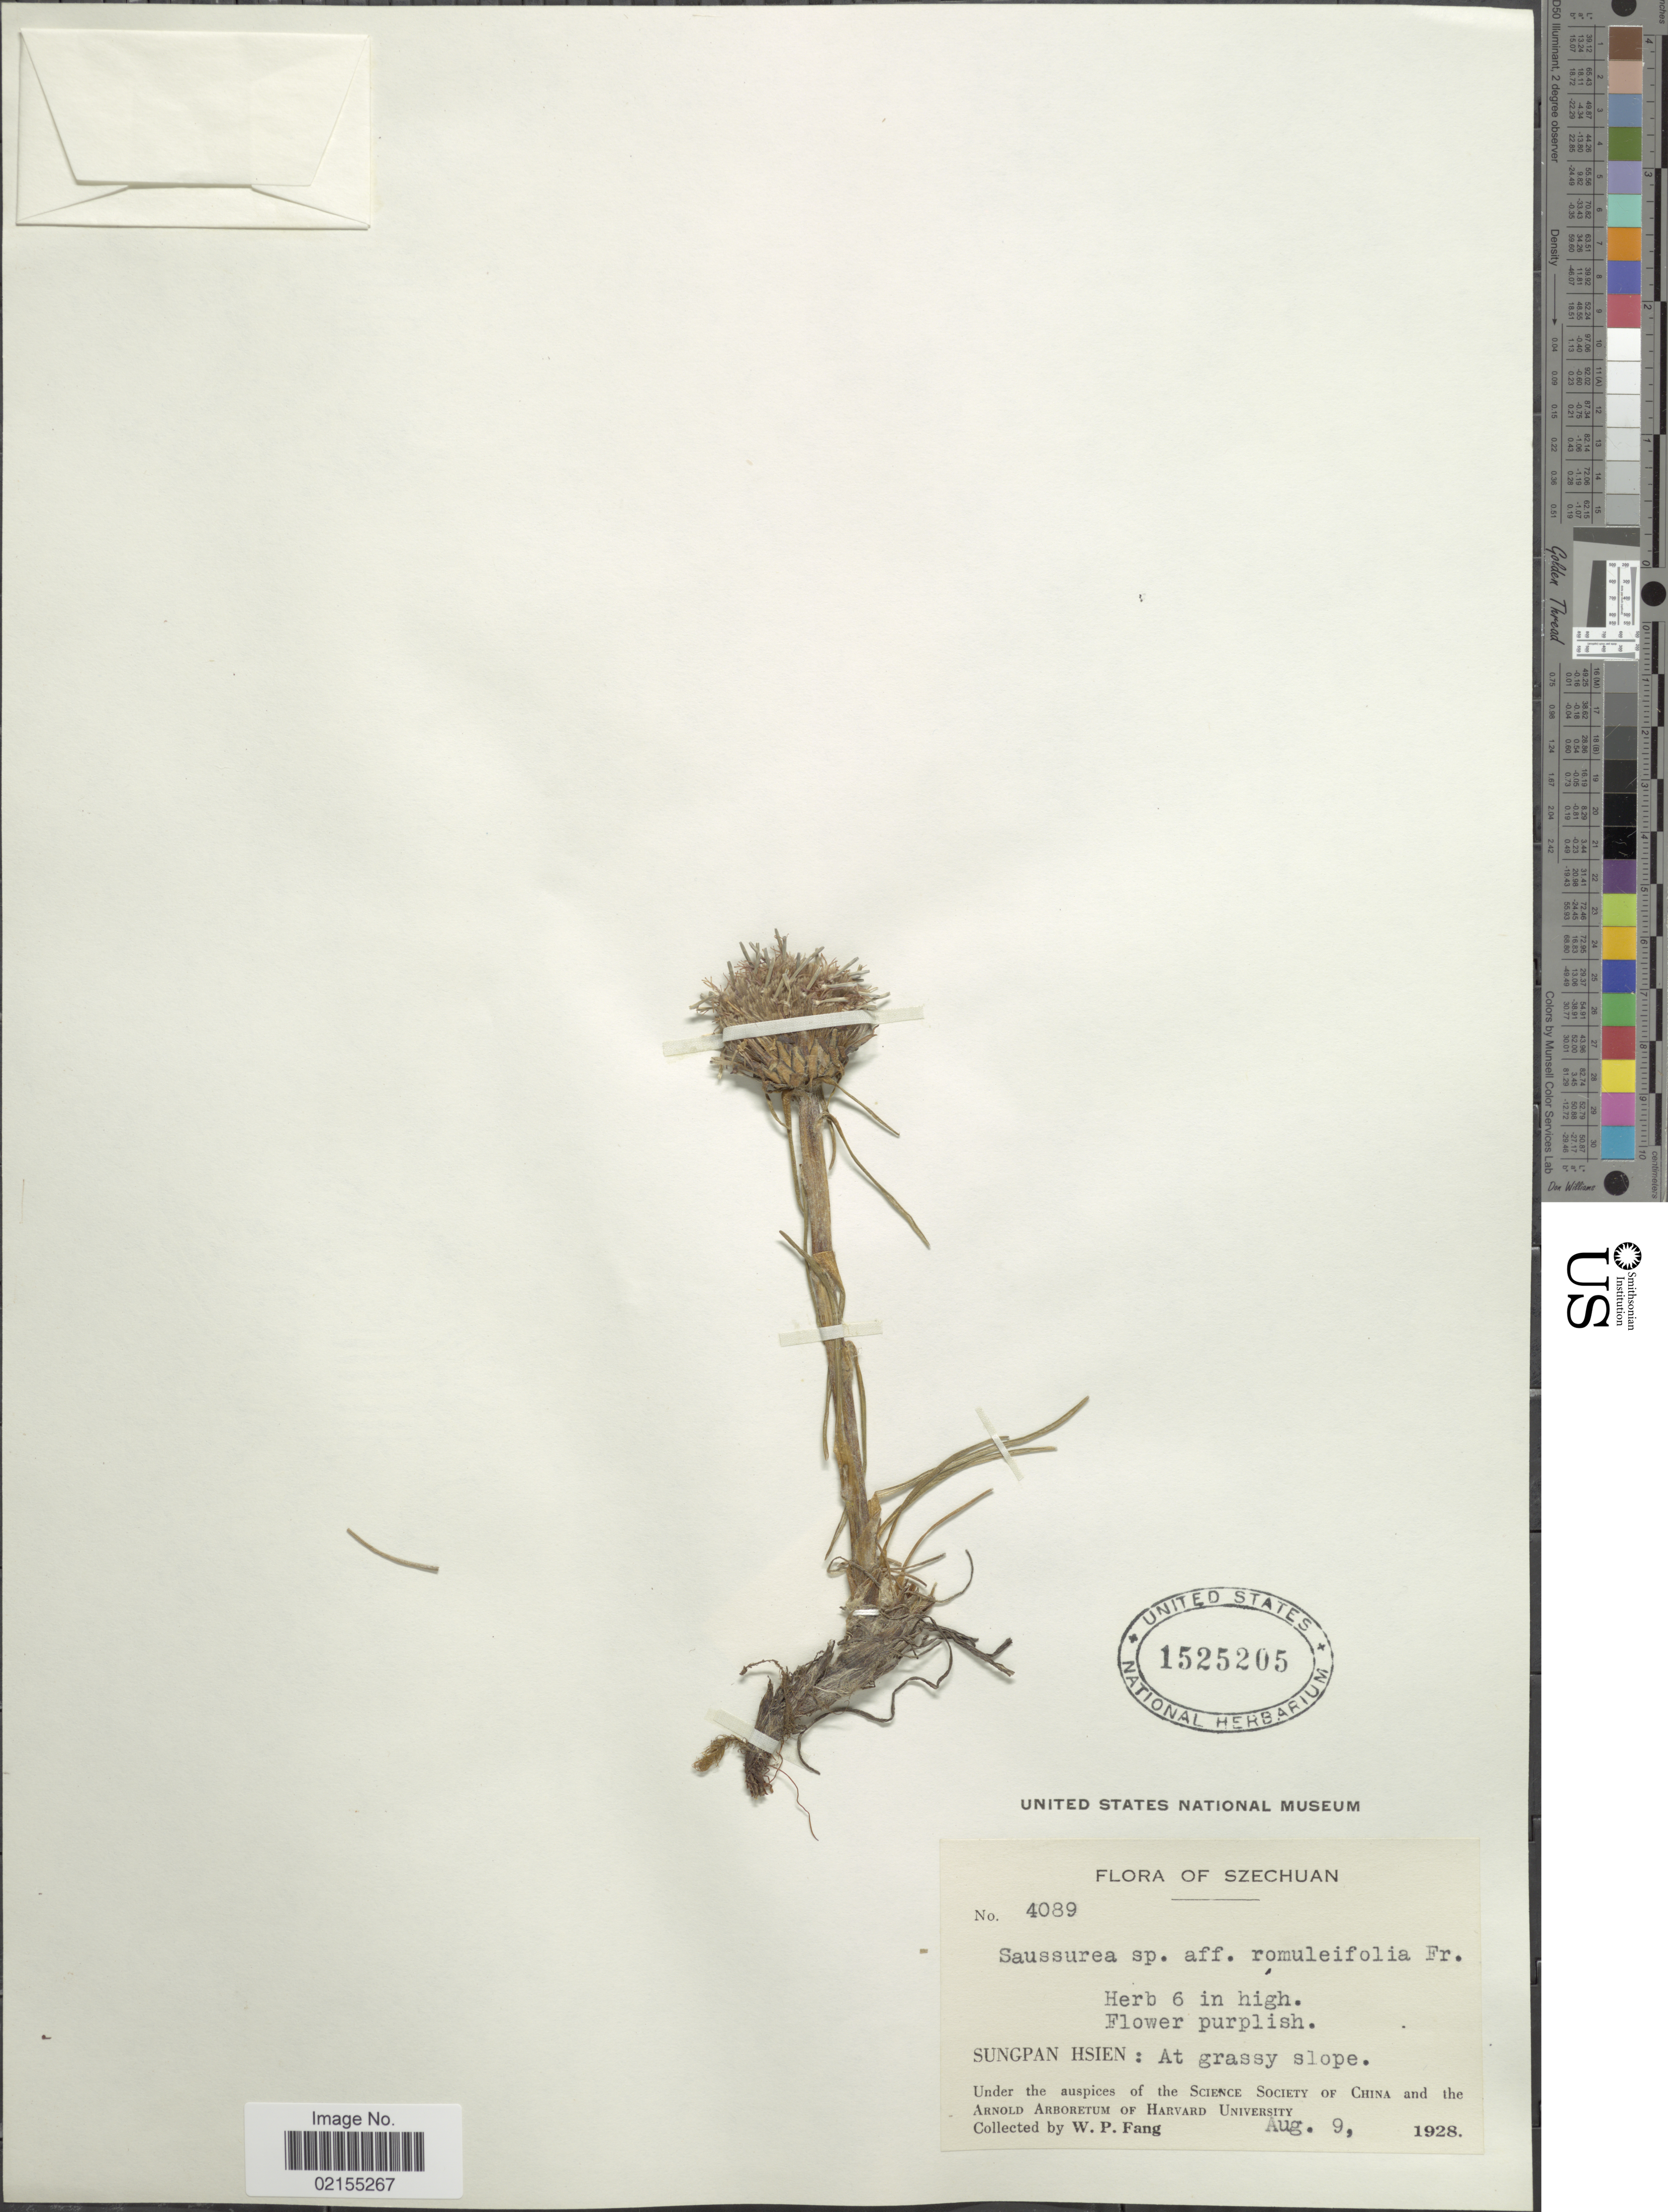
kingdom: Plantae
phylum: Tracheophyta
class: Magnoliopsida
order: Asterales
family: Asteraceae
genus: Saussurea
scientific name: Saussurea graminea var. ortholepis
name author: Hand.-Mazz.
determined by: Chen, Yousheng S.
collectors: W. P. Fang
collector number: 4089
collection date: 1928-08-09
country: China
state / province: Sichuan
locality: Szechuan, Sungpan Hsien: At grassy slope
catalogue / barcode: US 1525205